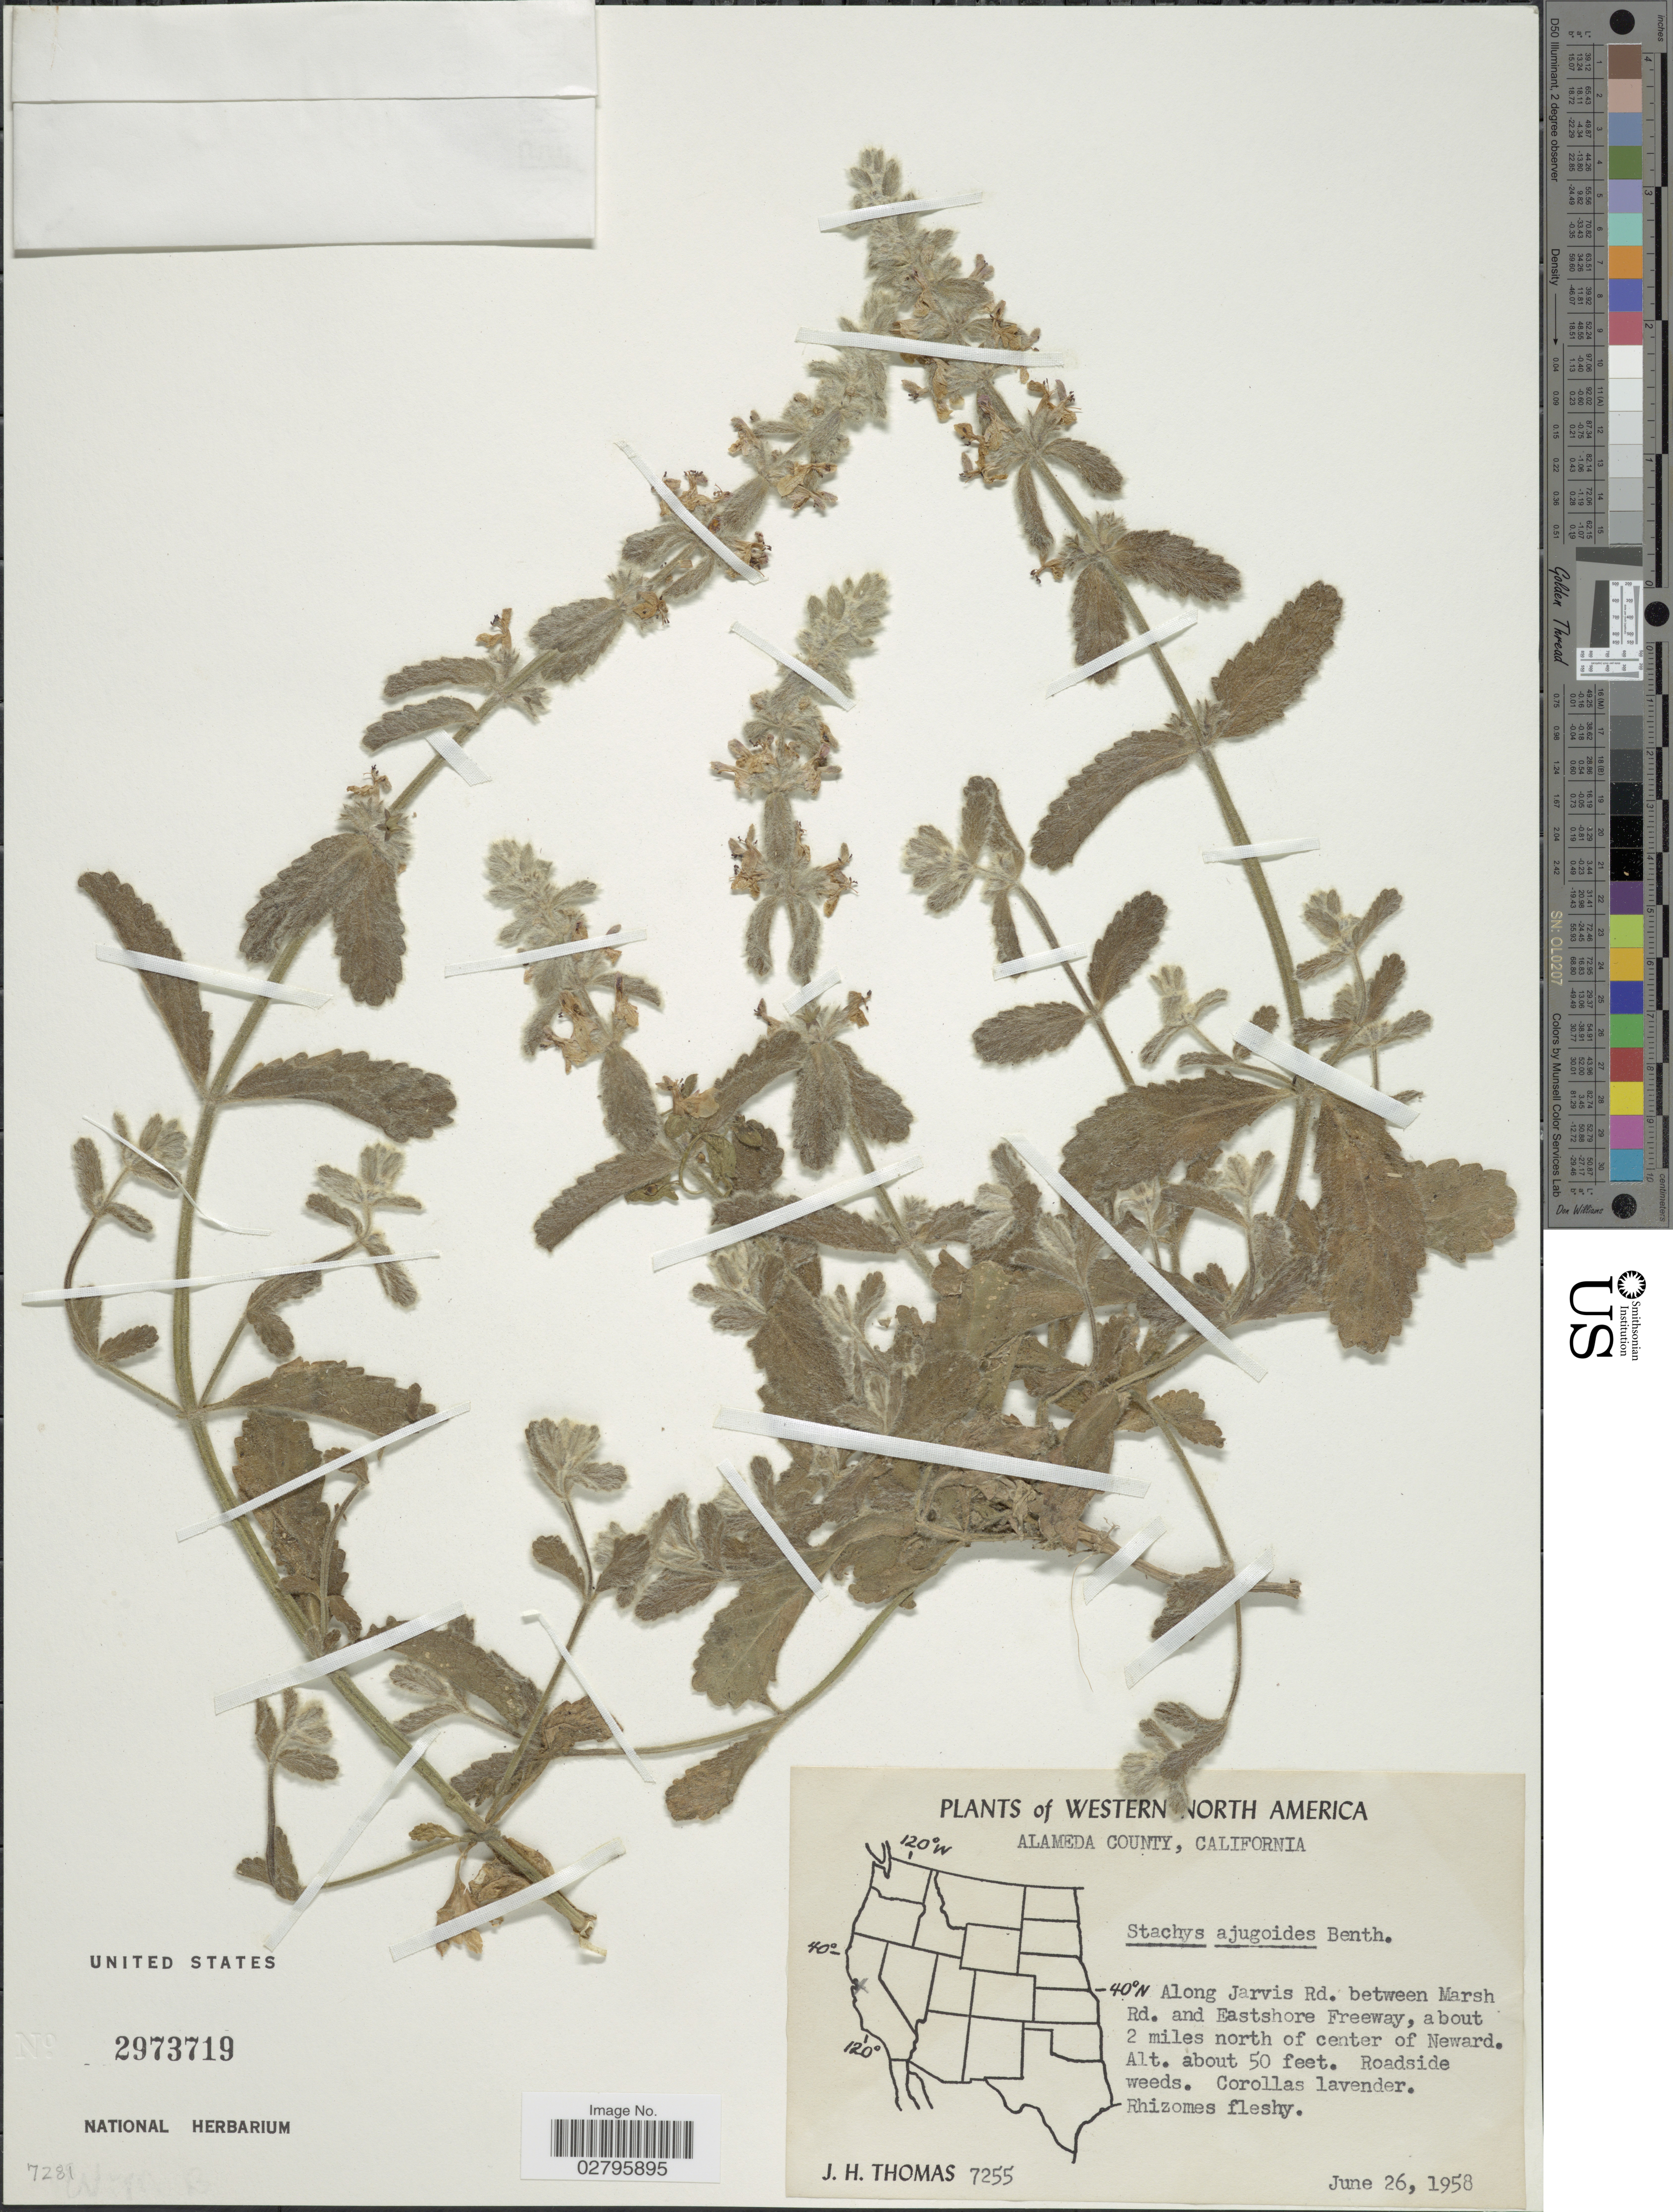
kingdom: Plantae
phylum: Tracheophyta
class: Magnoliopsida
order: Lamiales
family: Lamiaceae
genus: Stachys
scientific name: Stachys ajugoides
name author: Benth.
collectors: J. H. Thomas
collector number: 7255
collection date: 1958-06-26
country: United States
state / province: California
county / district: Alameda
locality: Western North America. Alameda County, California. Along Jarvis Rd. between Marsh Rd. and Eastshore Freeway, about 2 miles north of center of Neward.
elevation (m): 15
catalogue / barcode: US 2973719